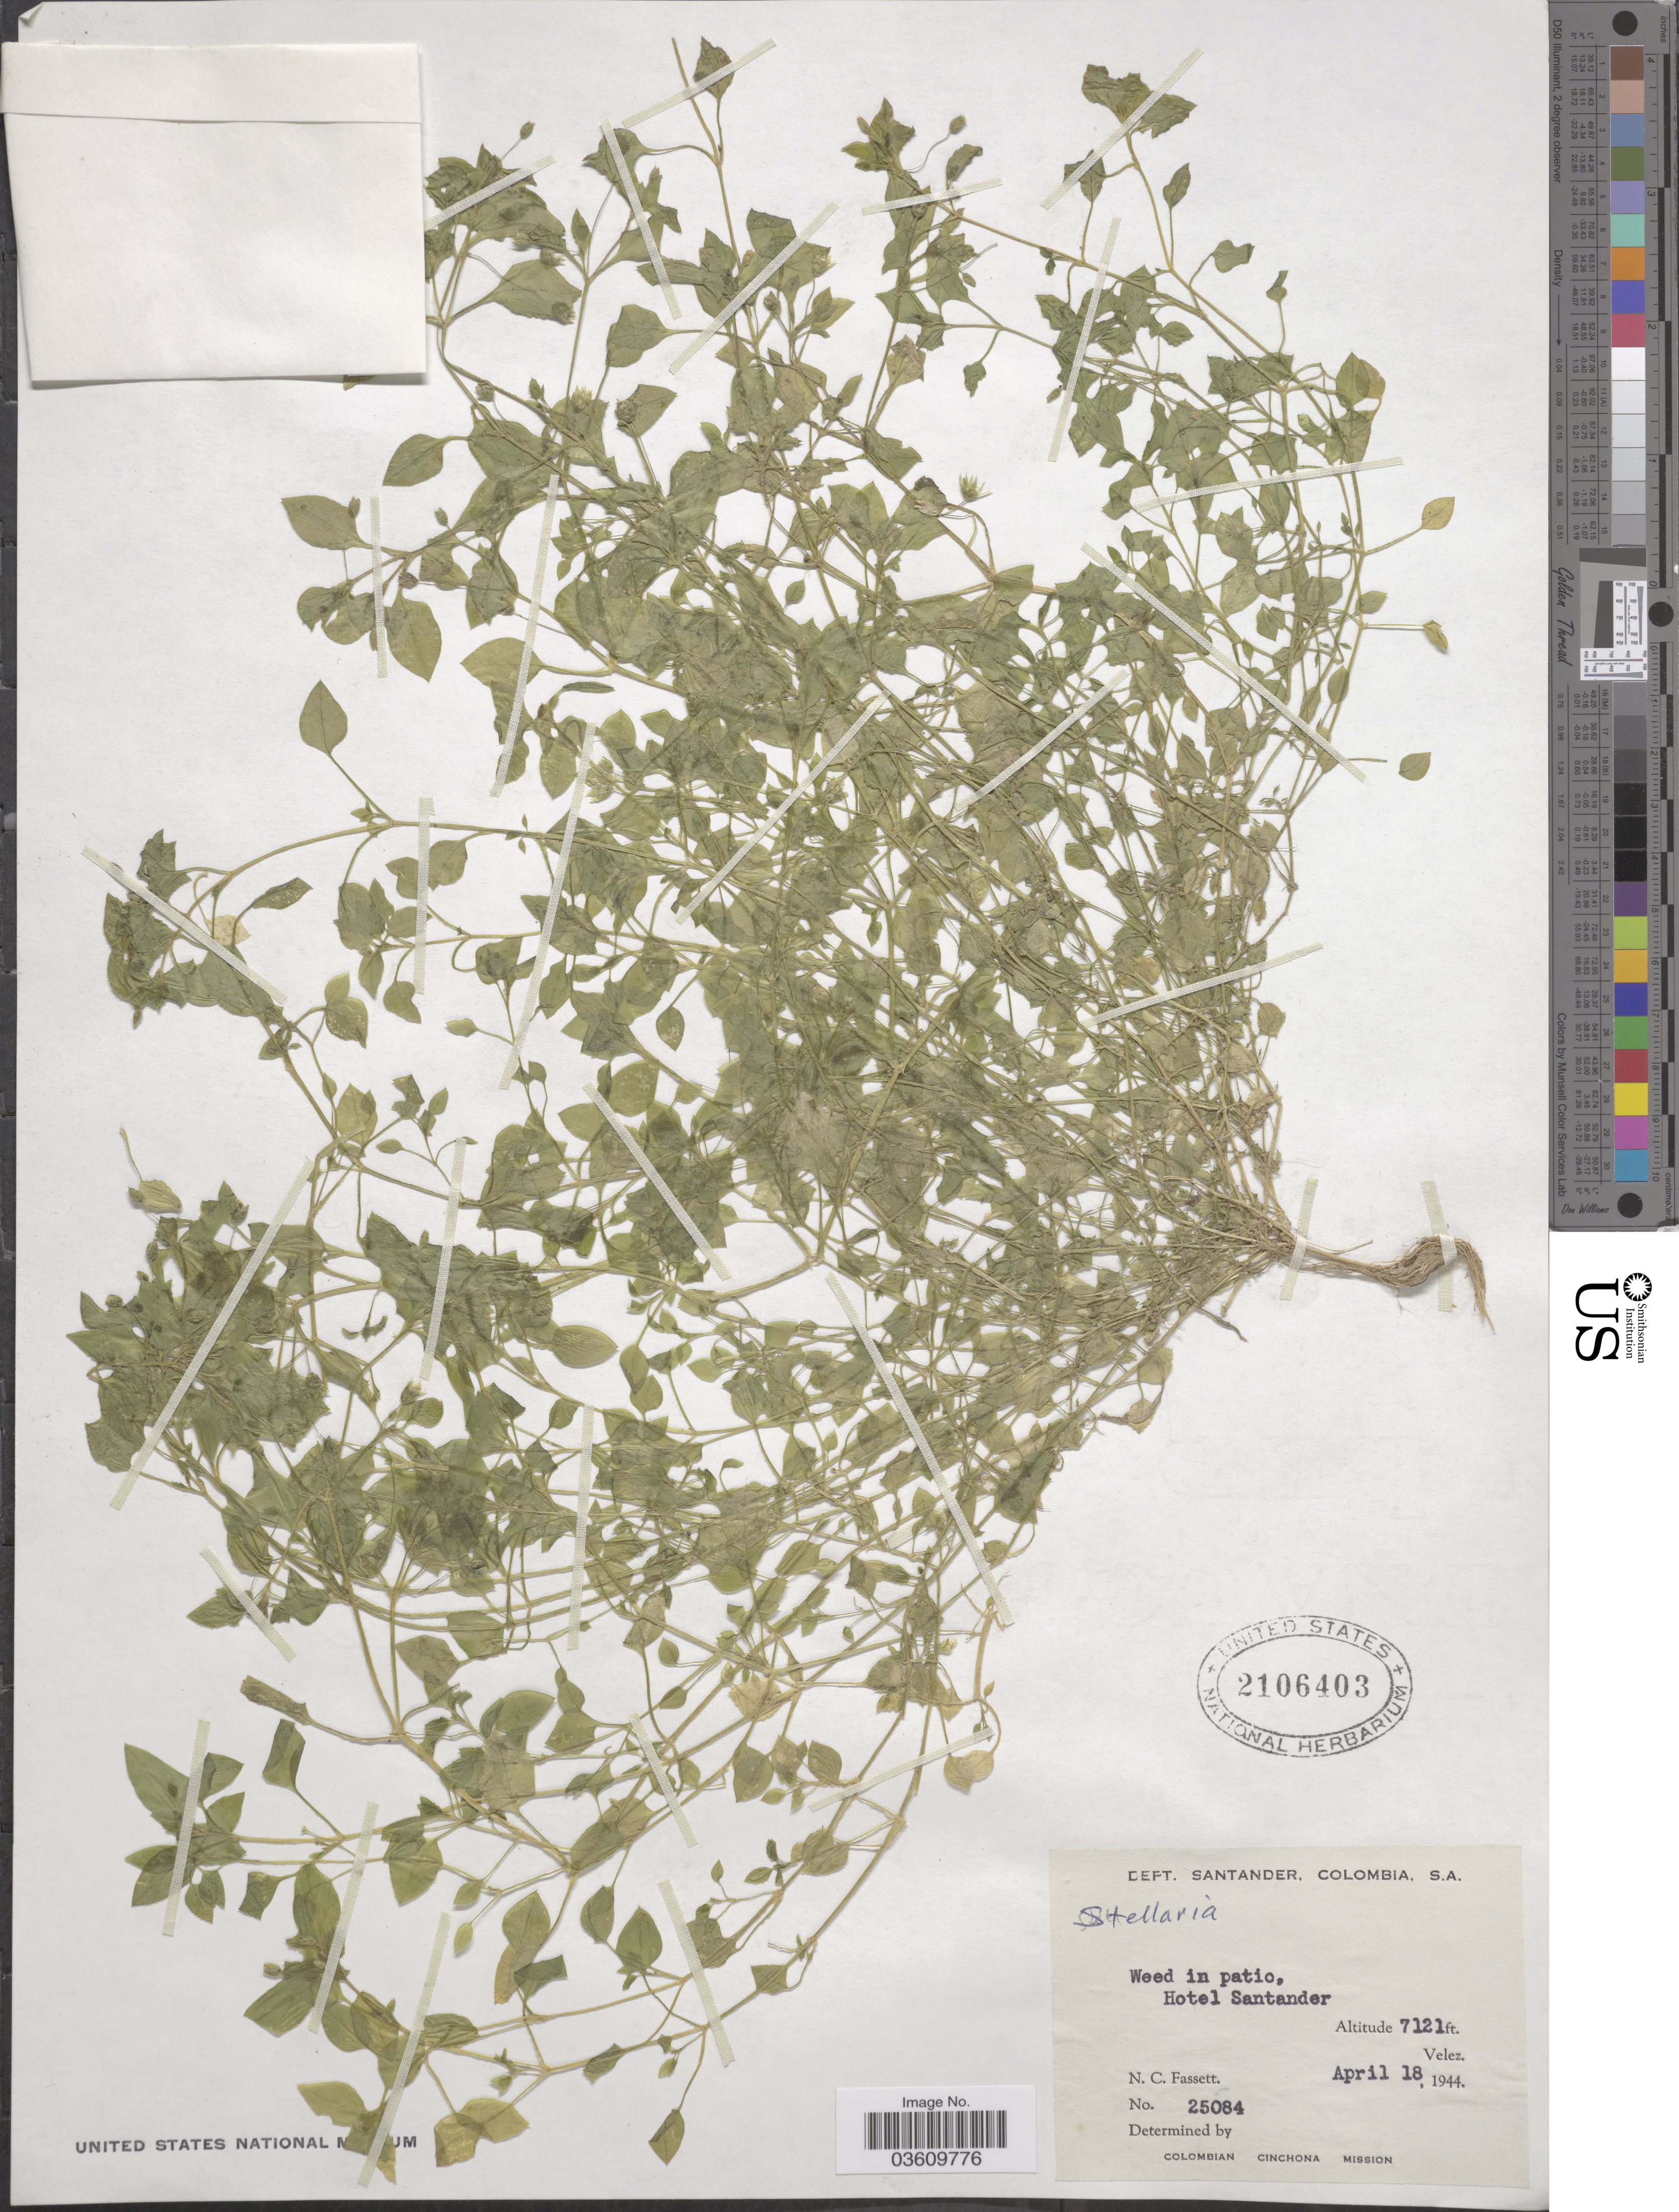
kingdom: Plantae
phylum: Tracheophyta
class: Magnoliopsida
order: Caryophyllales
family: Caryophyllaceae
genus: Stellaria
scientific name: Stellaria sp.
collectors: N. C. Fassett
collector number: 25084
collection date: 1944-04-18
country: Colombia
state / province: Santander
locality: Dept. Santander. Hotel Santander. Velez.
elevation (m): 2170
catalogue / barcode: US 2106403